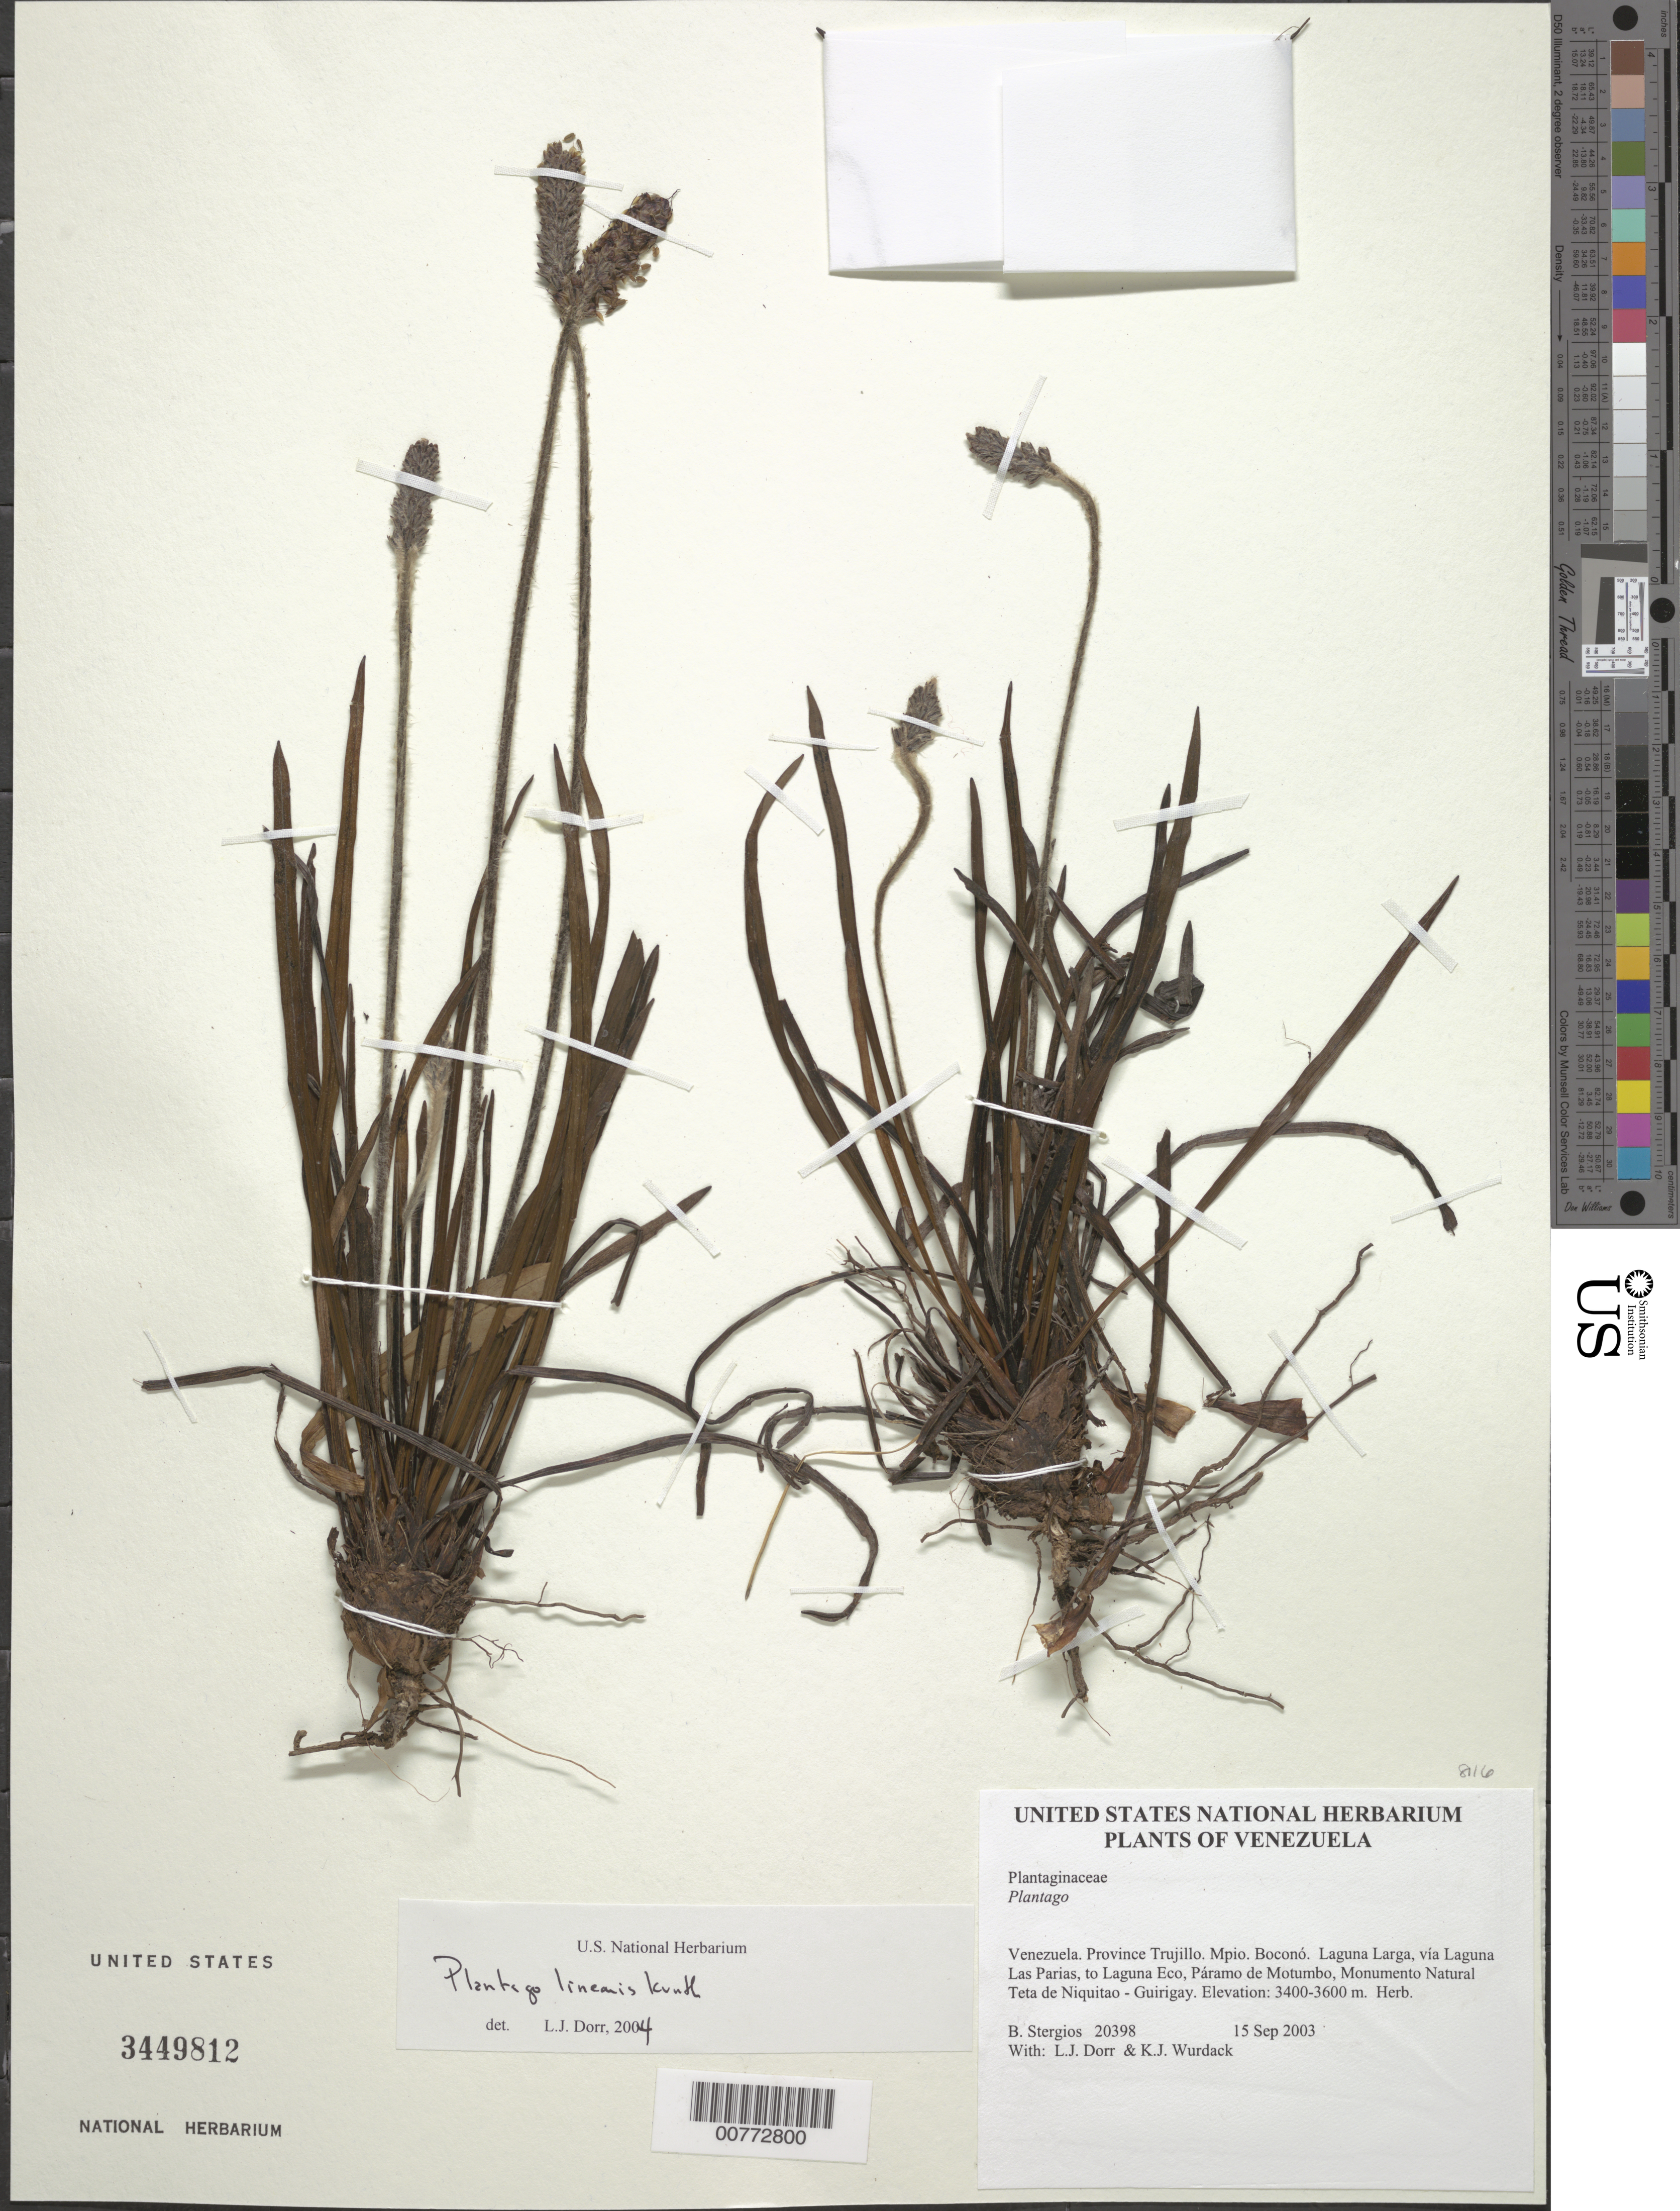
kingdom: Plantae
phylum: Tracheophyta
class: Magnoliopsida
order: Lamiales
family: Plantaginaceae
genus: Plantago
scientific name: Plantago linearis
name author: Kunth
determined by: Dorr, L. J., (BOT), Smithsonian Institution - National Museum of Natural History (UNITED STATES)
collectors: B. G. Stergios, L. J. Dorr & K. Wurdack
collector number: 20398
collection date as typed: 15 Sep 2003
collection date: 2003-09-15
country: Venezuela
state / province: Trujillo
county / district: Boconó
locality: Laguna Larga, vía Laguna Las Parias, to Laguna Eco, Páramo de Motumbo, Monumento Natural Teta de Niquitao - Guirigay.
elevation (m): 3400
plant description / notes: CAS, CTES, F, PORT, US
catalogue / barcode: US 3449812